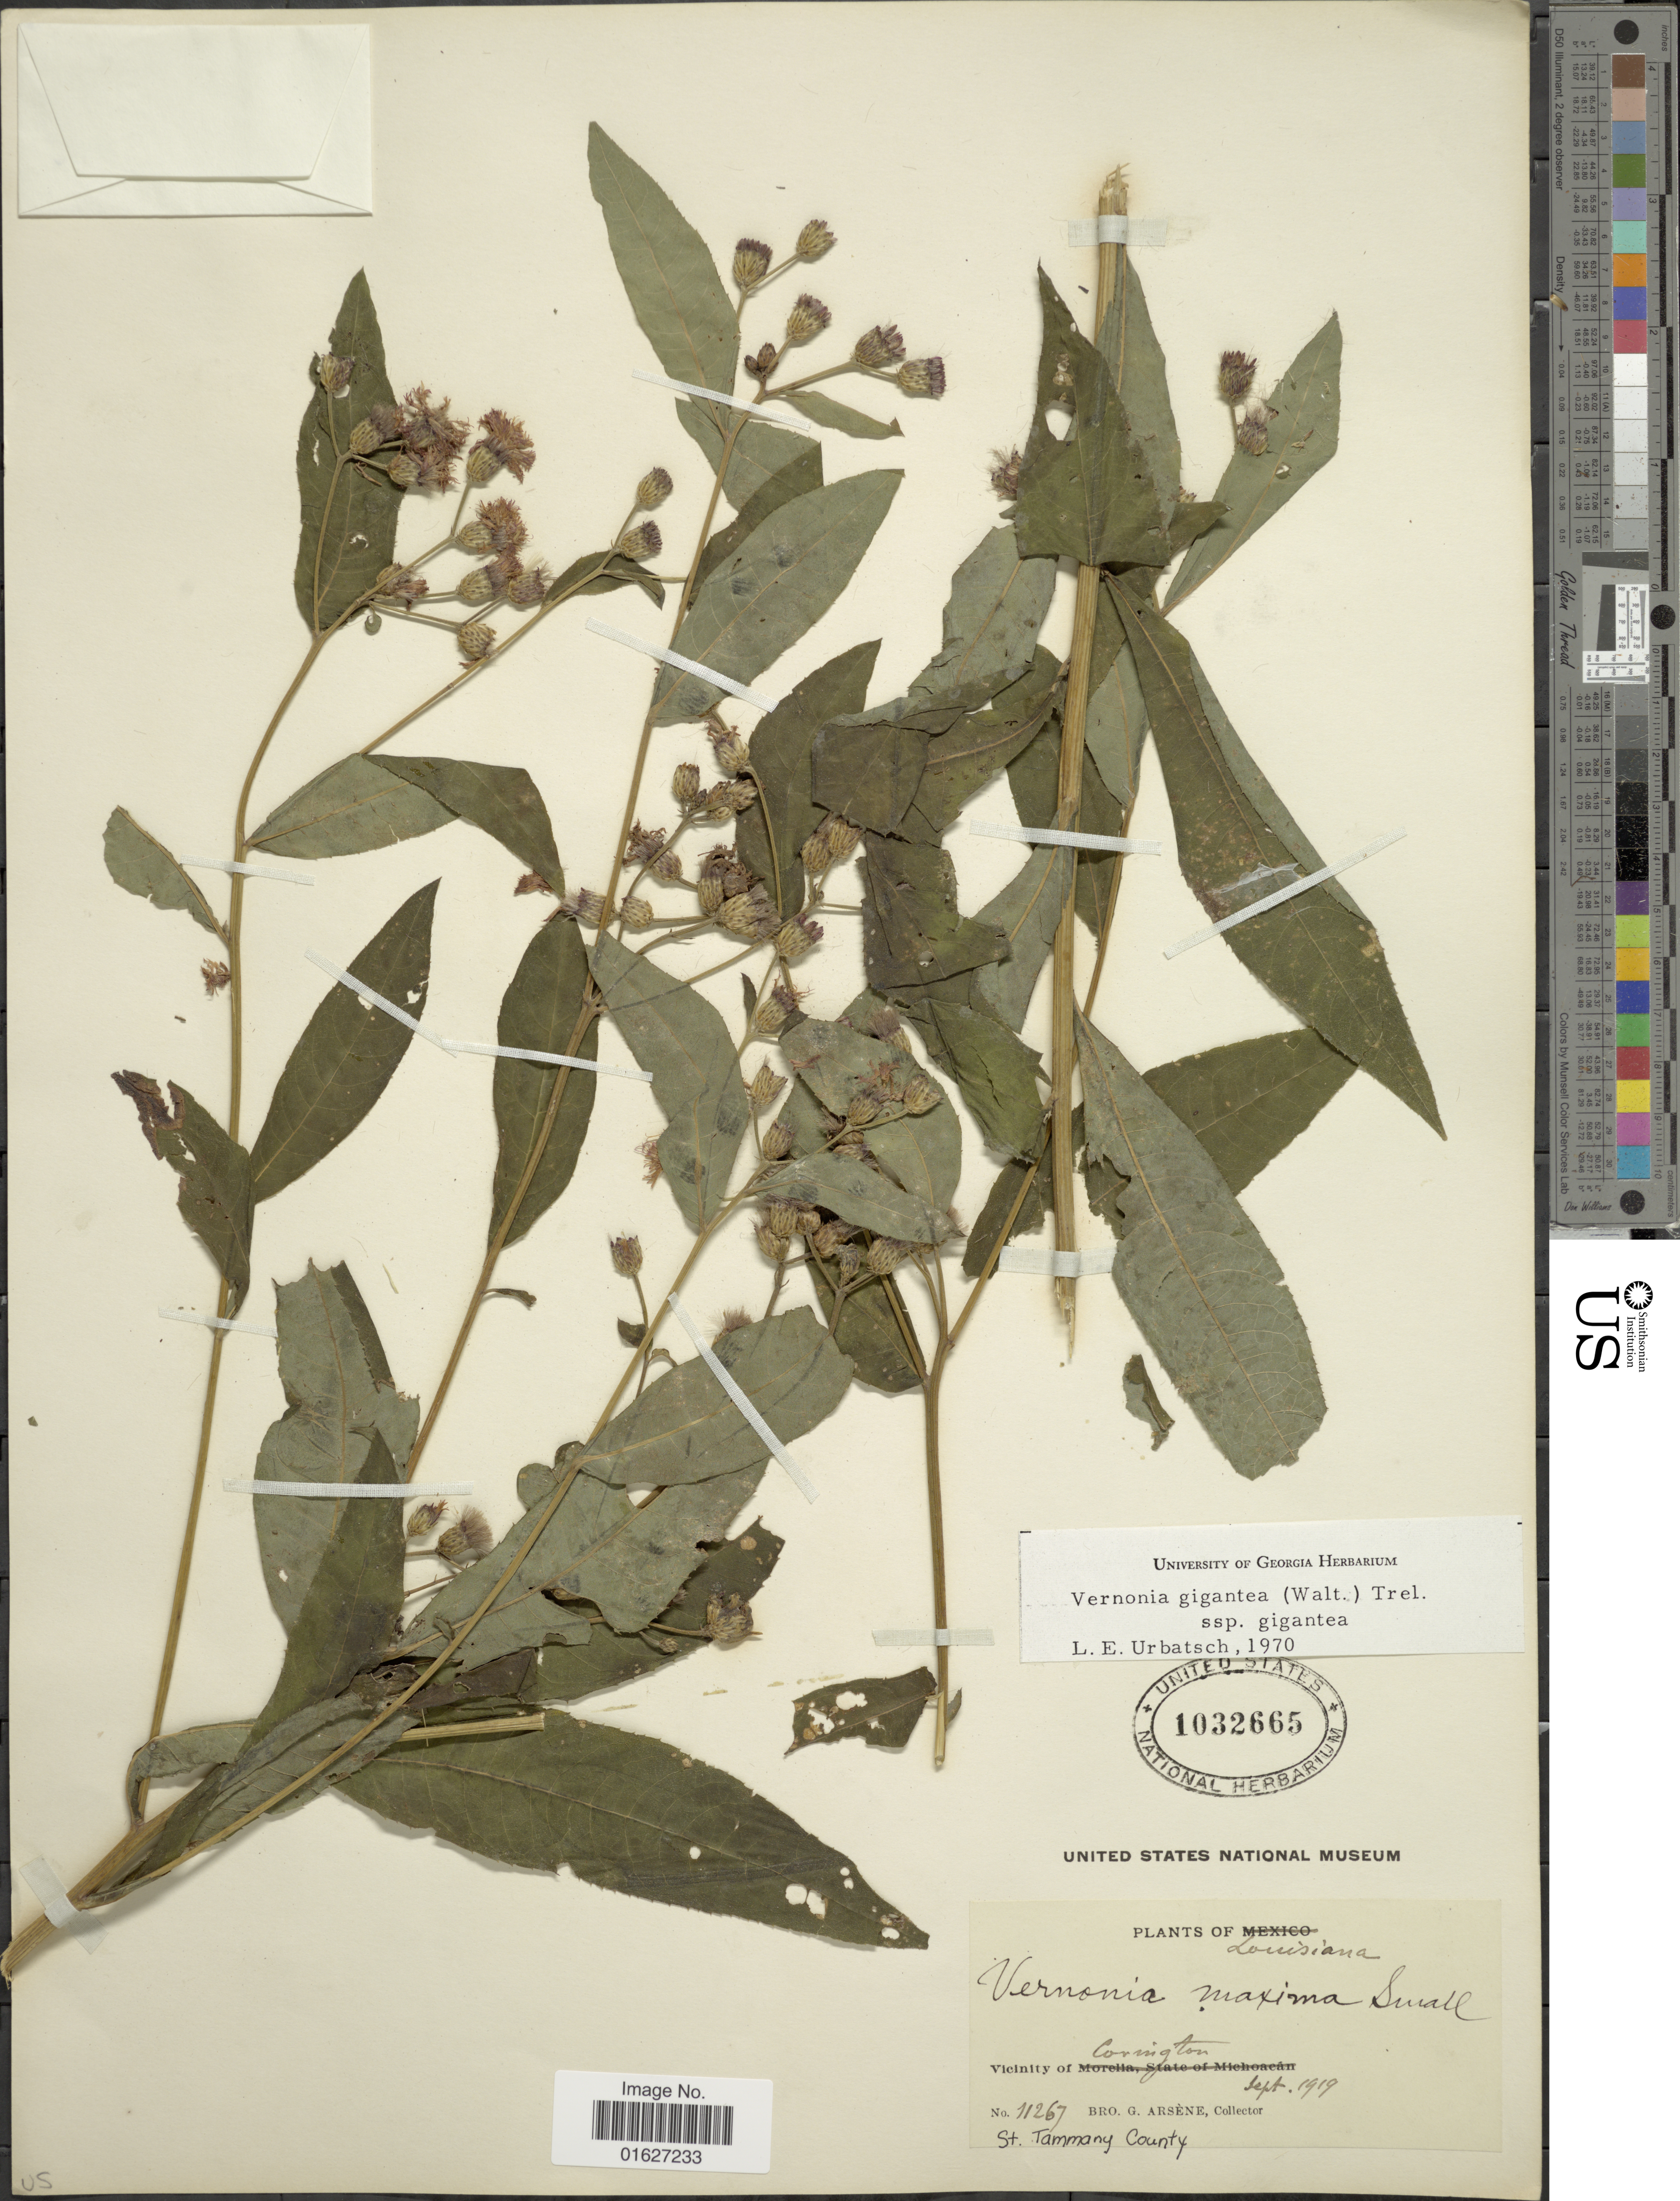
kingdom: Plantae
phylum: Tracheophyta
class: Magnoliopsida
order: Asterales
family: Asteraceae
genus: Vernonia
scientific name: Vernonia gigantea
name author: (Walter) Trel.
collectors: Bro. G. Arsène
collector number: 11267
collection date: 1919-09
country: United States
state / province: Louisiana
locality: Vicinity of Covington, St. Tammany County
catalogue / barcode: US 1032665